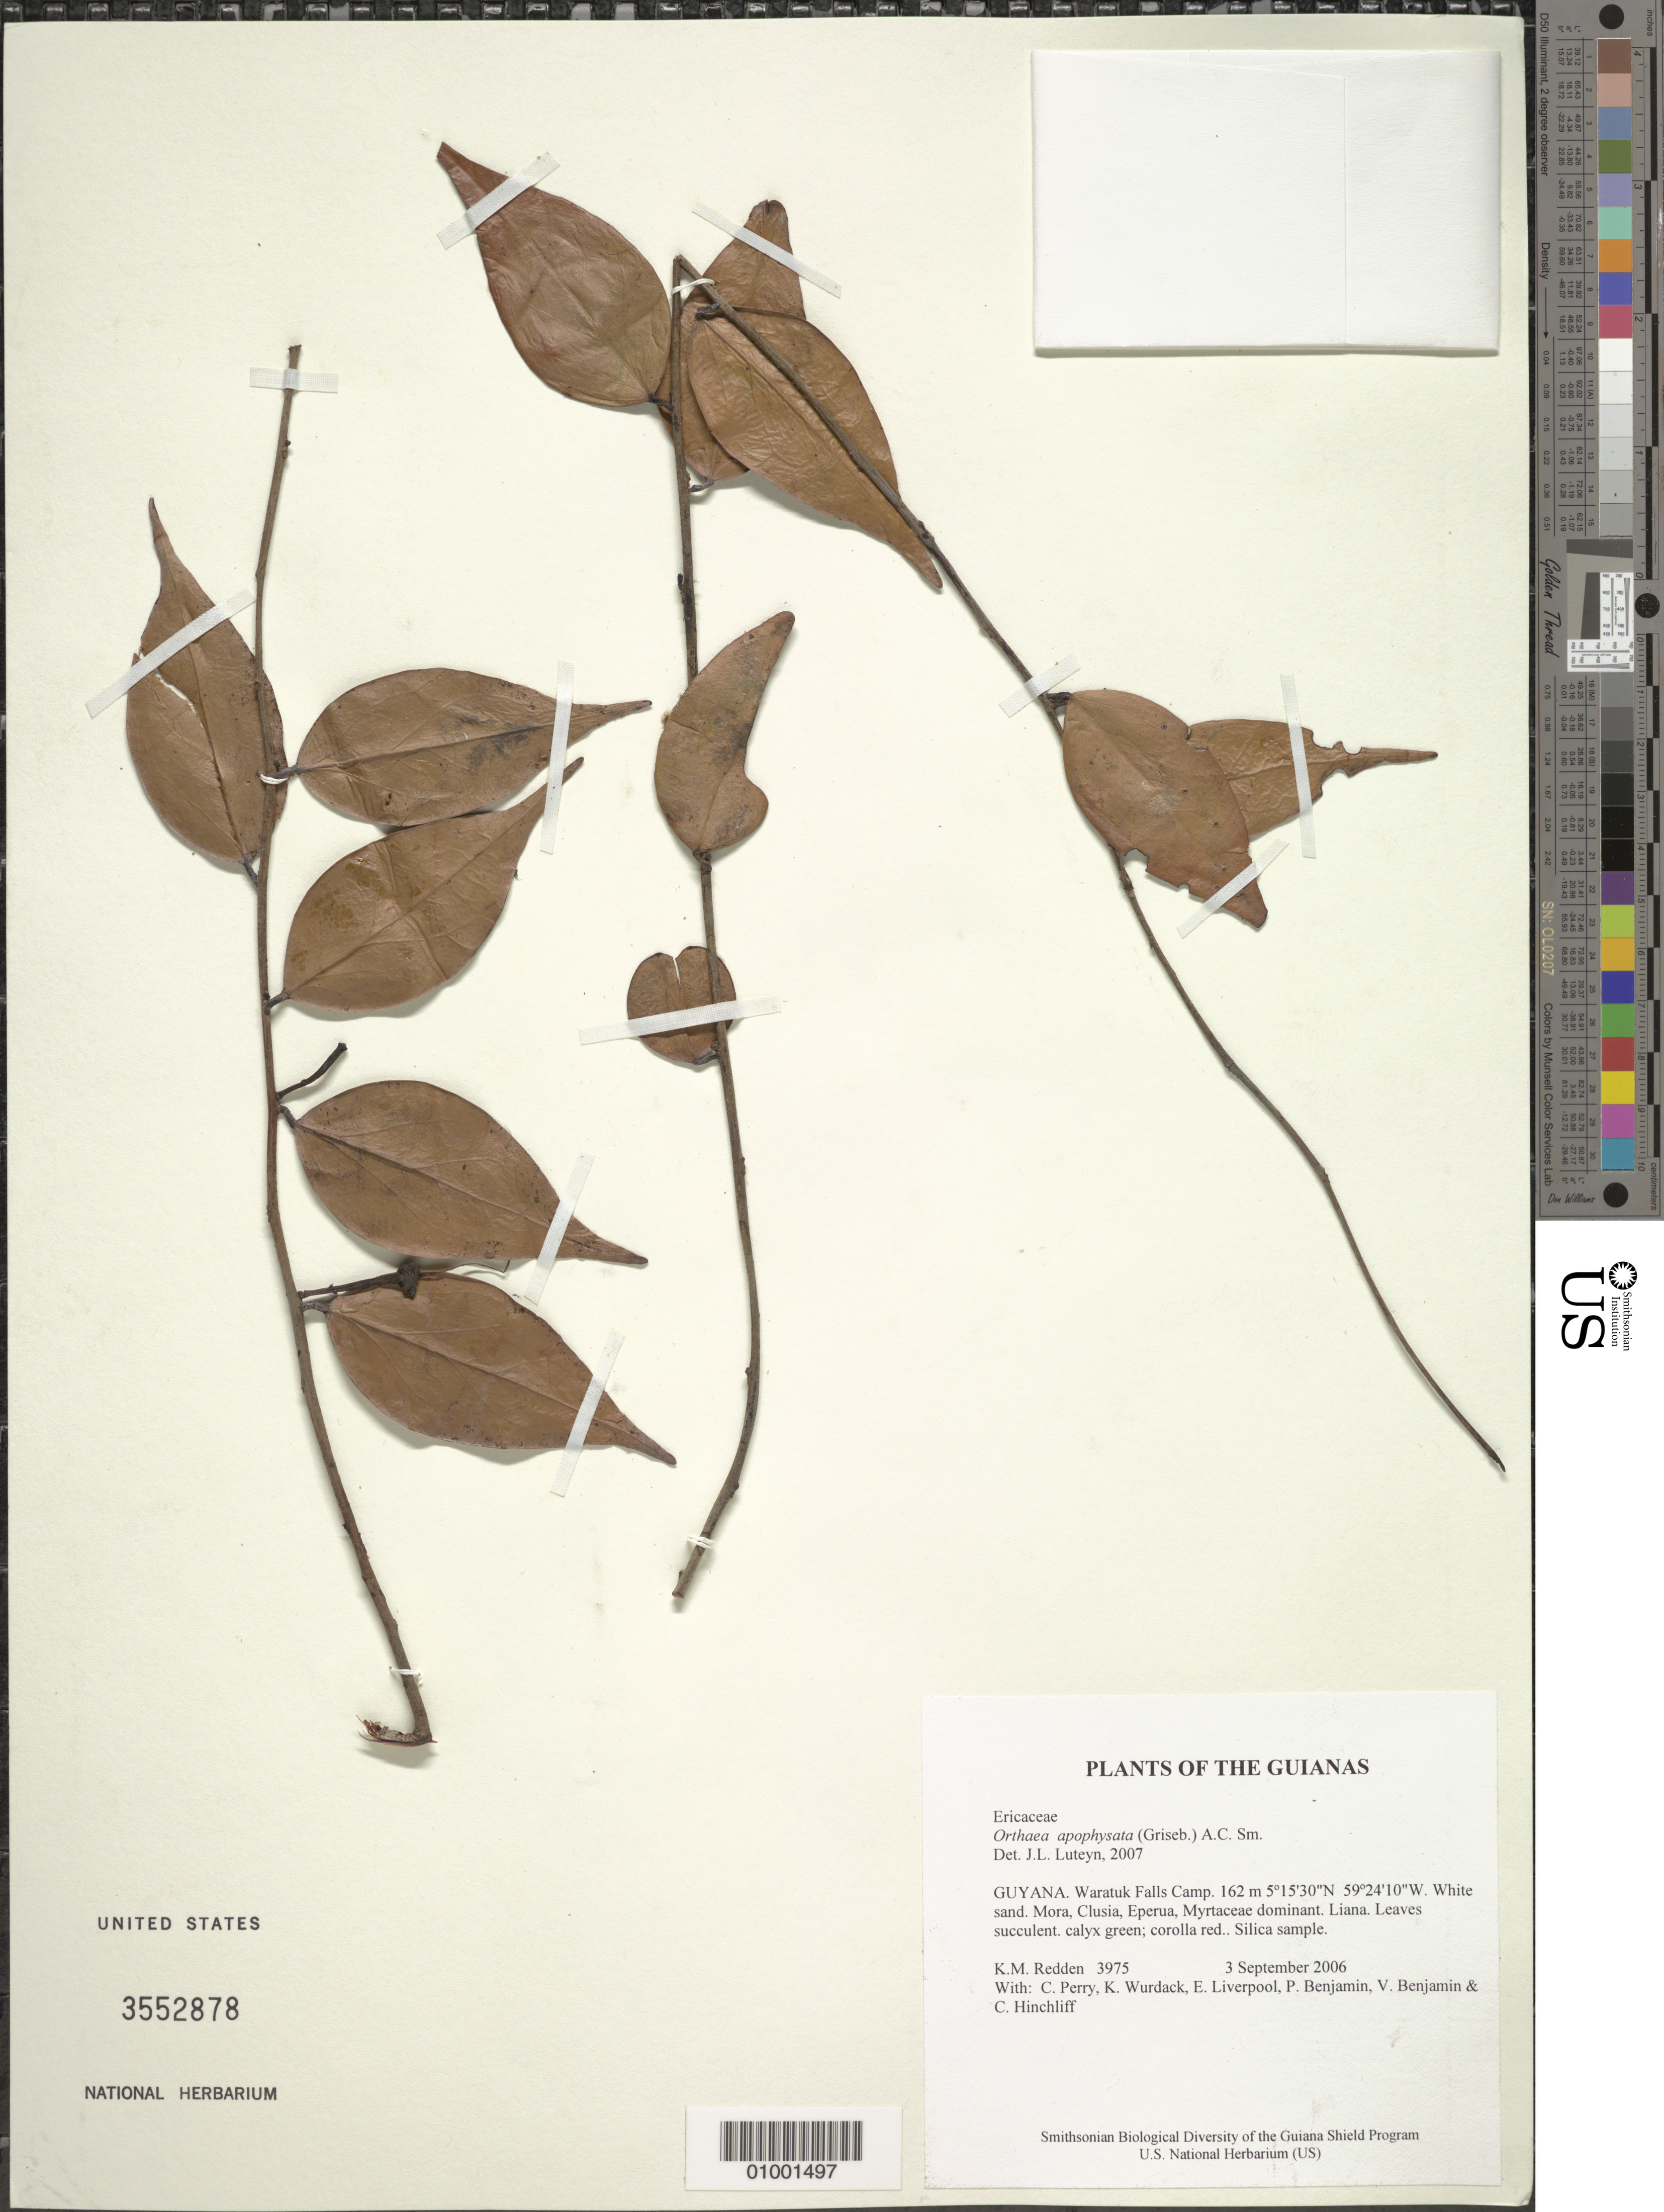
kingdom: Plantae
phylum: Tracheophyta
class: Magnoliopsida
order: Ericales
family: Ericaceae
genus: Orthaea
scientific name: Orthaea apophysata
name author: (Griseb.) A.C. Sm.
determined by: Luteyn, J. L.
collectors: K. M. Redden, C. Perry, K. Wurdack, E. Liverpool, P. Benjamin, V. Benjamin & C. E. Hinchliff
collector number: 3975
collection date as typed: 3 September 2006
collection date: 2006-09-03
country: Guyana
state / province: Potaro-Siparuni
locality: Waratuk Falls Camp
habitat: White sand. Mora, Clusia, Eperua, Myrtaceae dominant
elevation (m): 162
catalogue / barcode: US 3552878